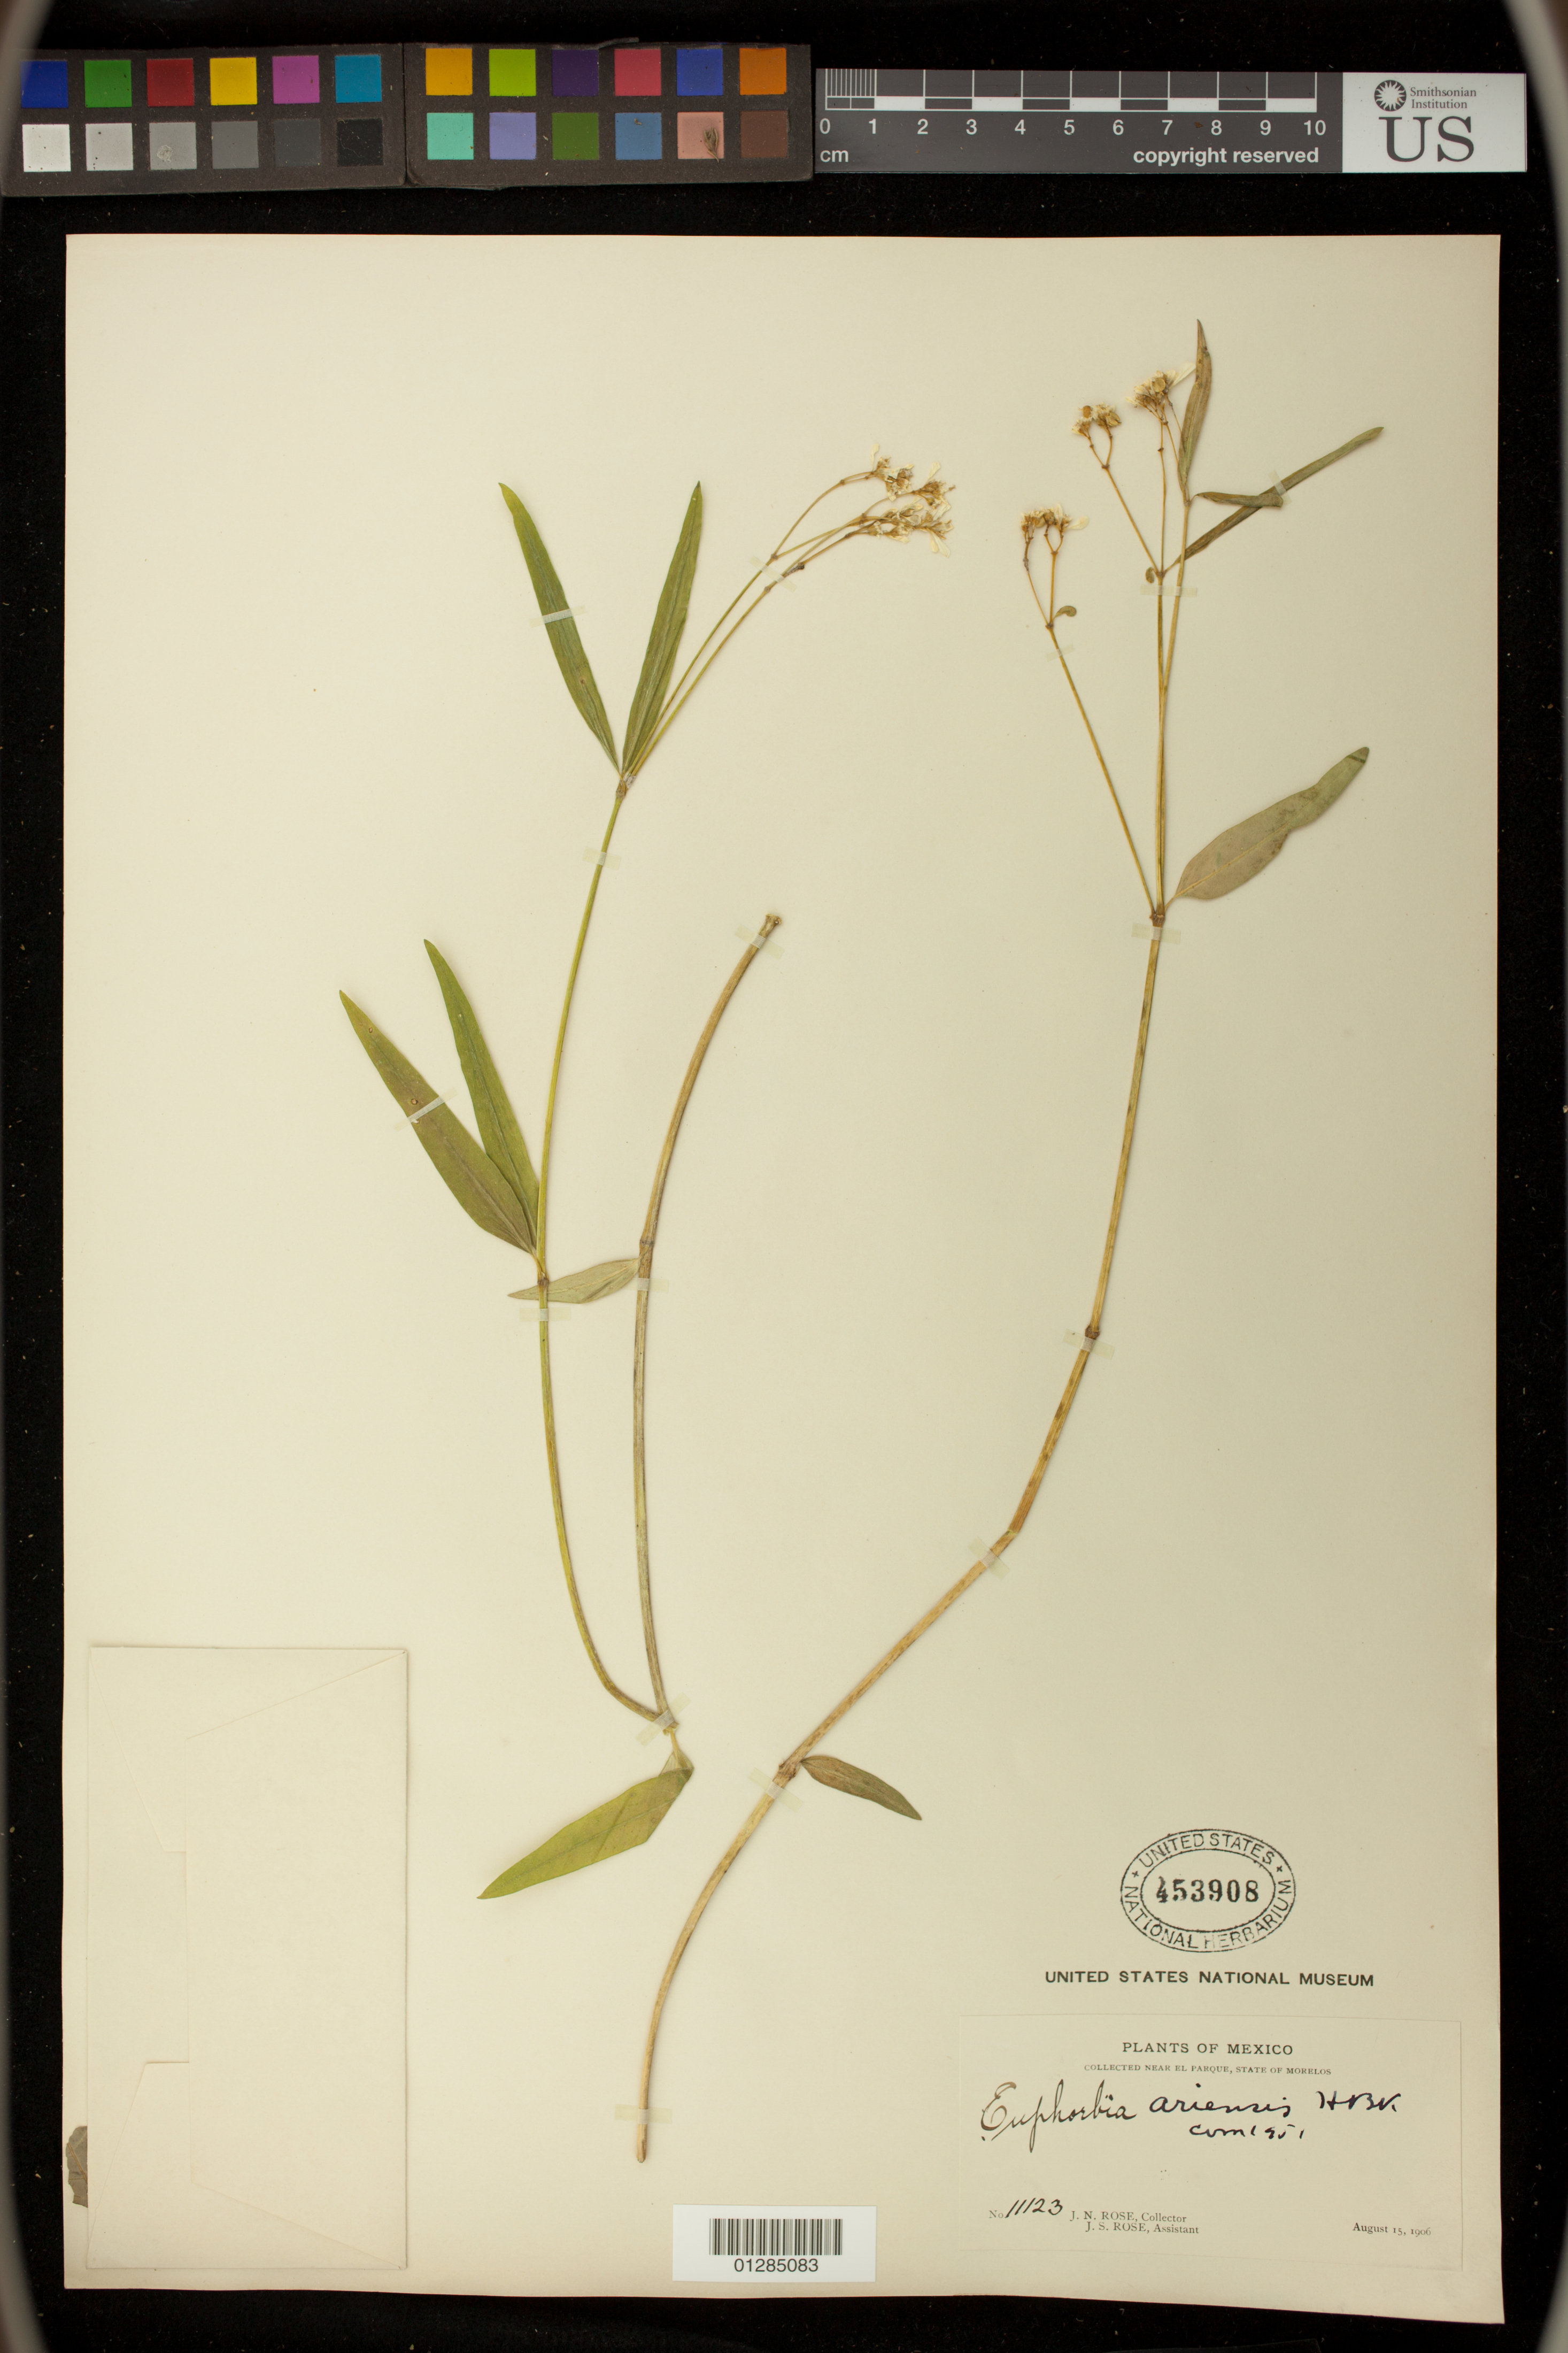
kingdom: Plantae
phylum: Tracheophyta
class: Magnoliopsida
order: Malpighiales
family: Euphorbiaceae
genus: Euphorbia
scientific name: Euphorbia ariensis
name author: Kunth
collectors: J. N. Rose & J. S. Rose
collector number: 11123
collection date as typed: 15 Aug 1906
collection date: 1906-08-15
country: Mexico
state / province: Morelos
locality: Near El Parque.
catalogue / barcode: US 453908